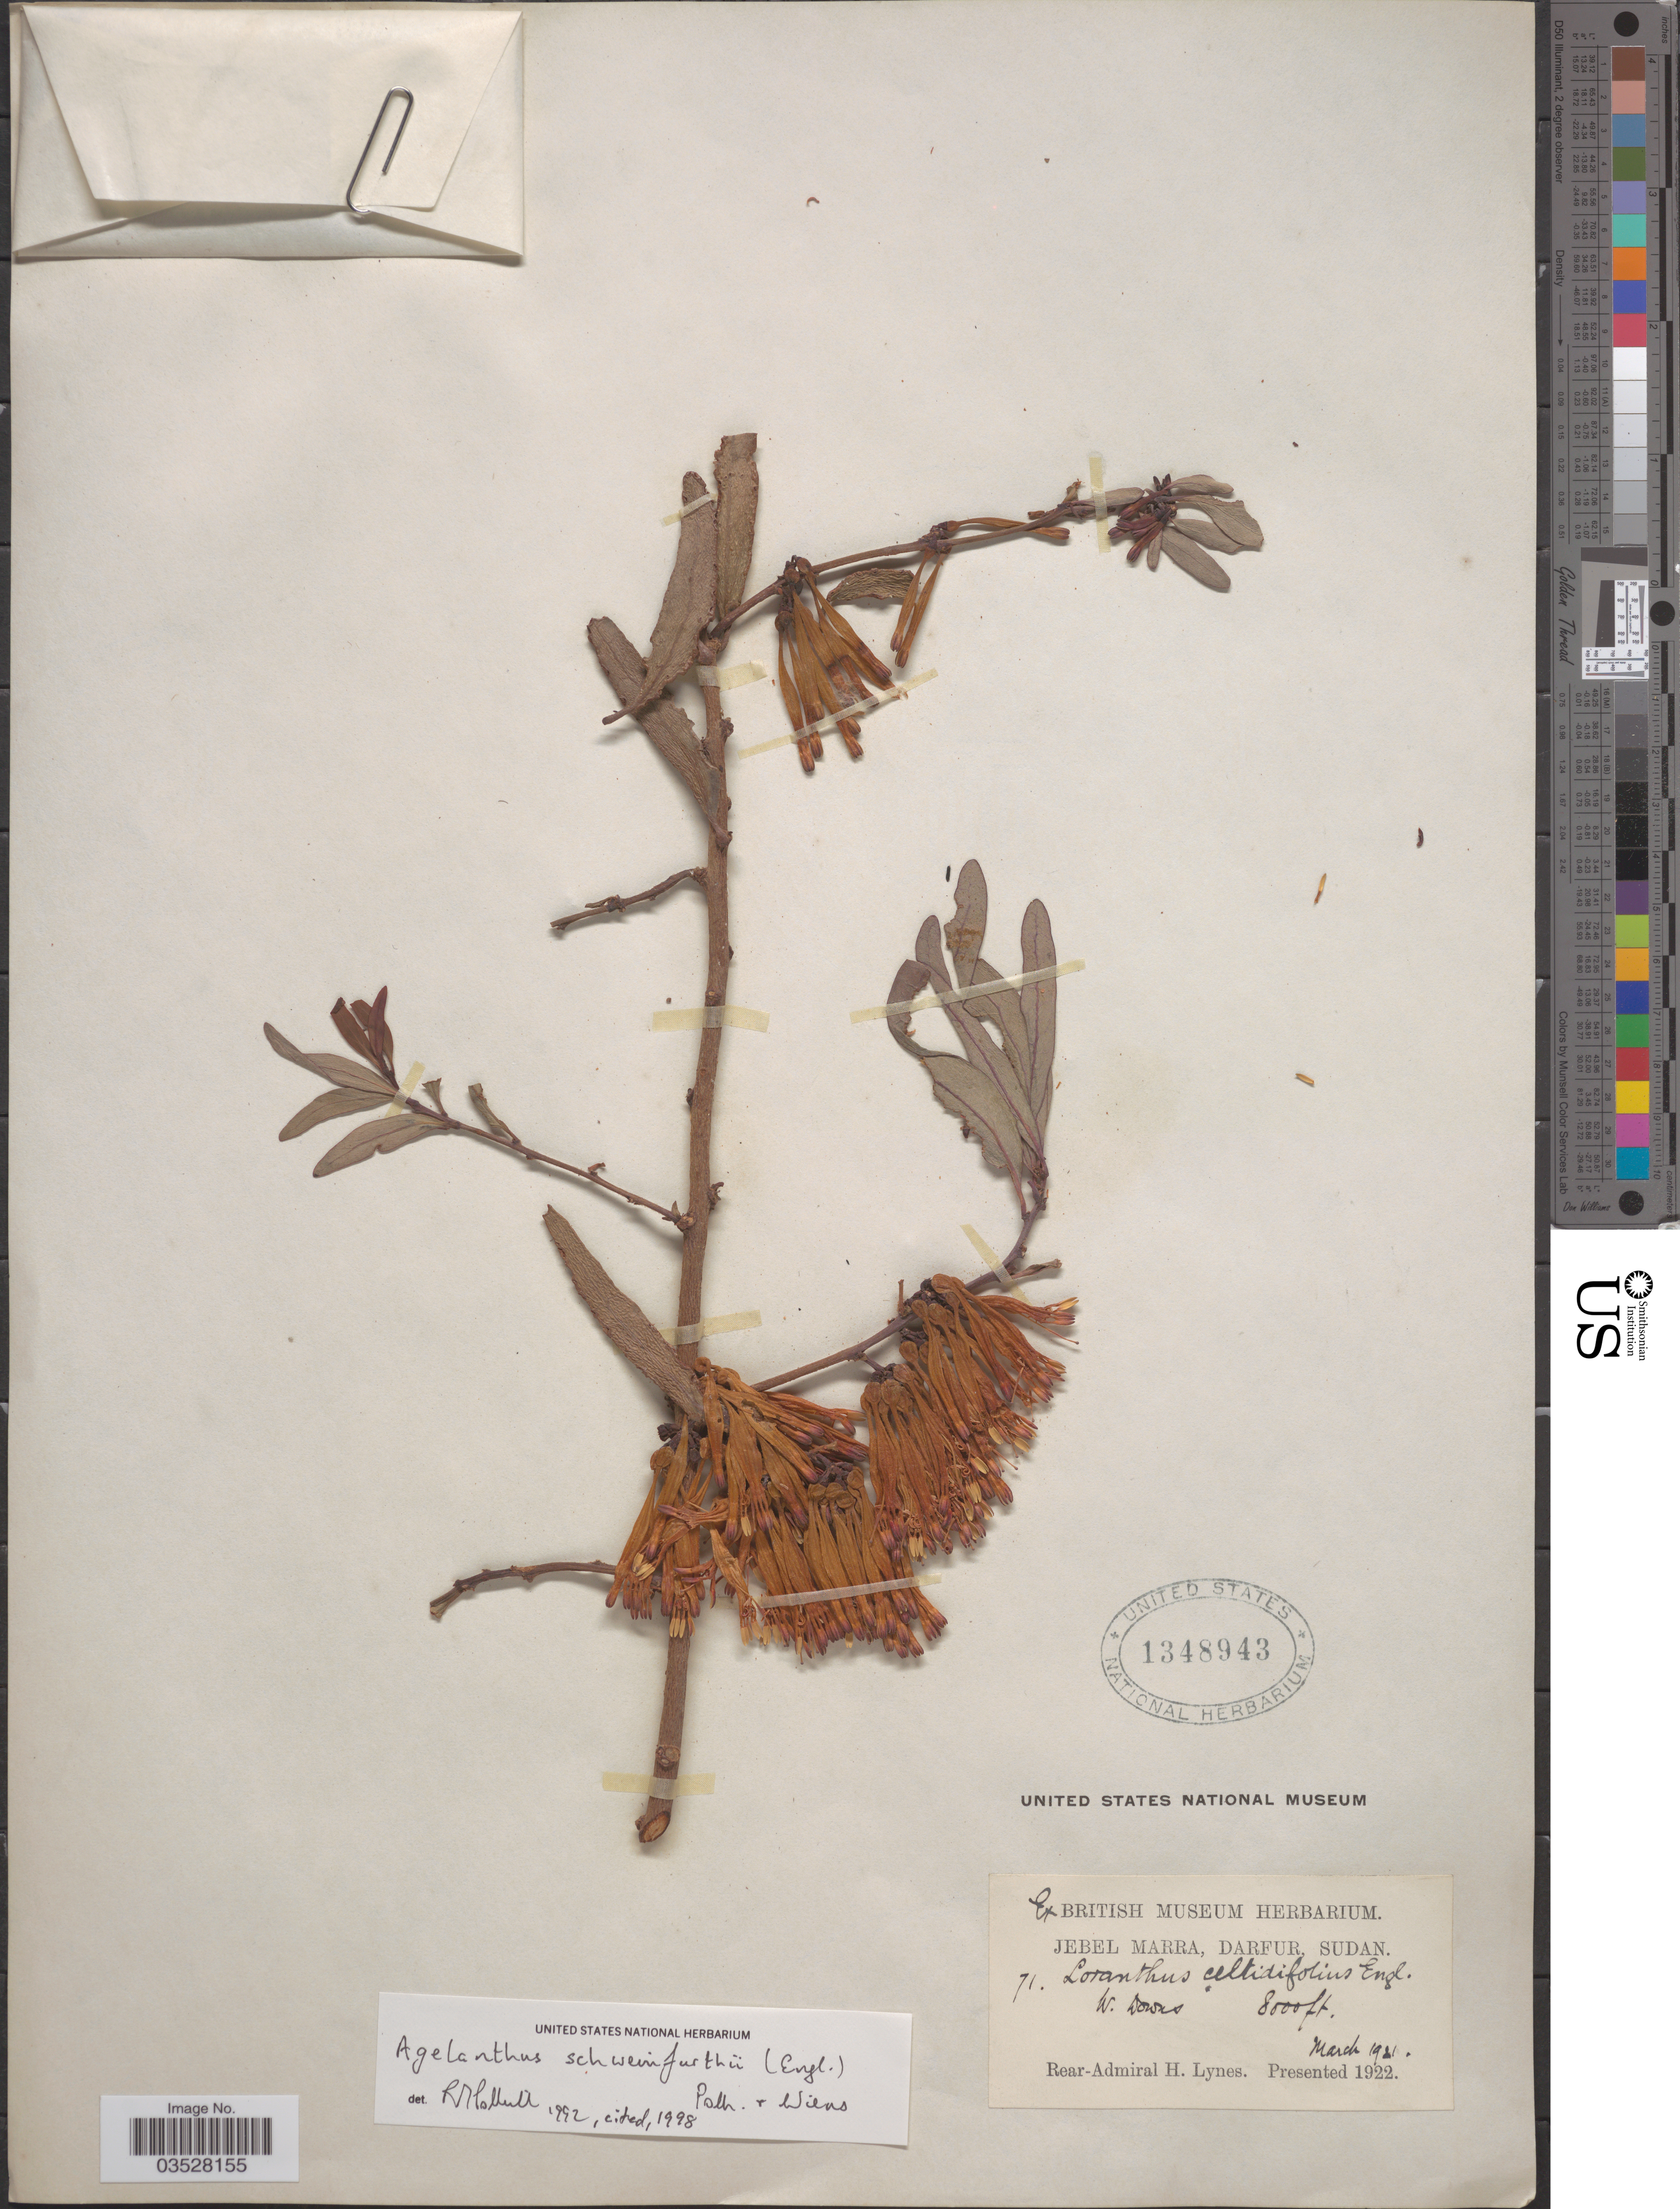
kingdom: Plantae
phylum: Tracheophyta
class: Magnoliopsida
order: Santalales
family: Loranthaceae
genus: Agelanthus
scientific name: Agelanthus schweinfurthii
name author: (Engl.) Polhill & Wiens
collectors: H. Lynes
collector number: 71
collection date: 1921-03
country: Sudan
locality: Jebel Marra, Darfur.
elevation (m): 2438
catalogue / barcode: US 1348943